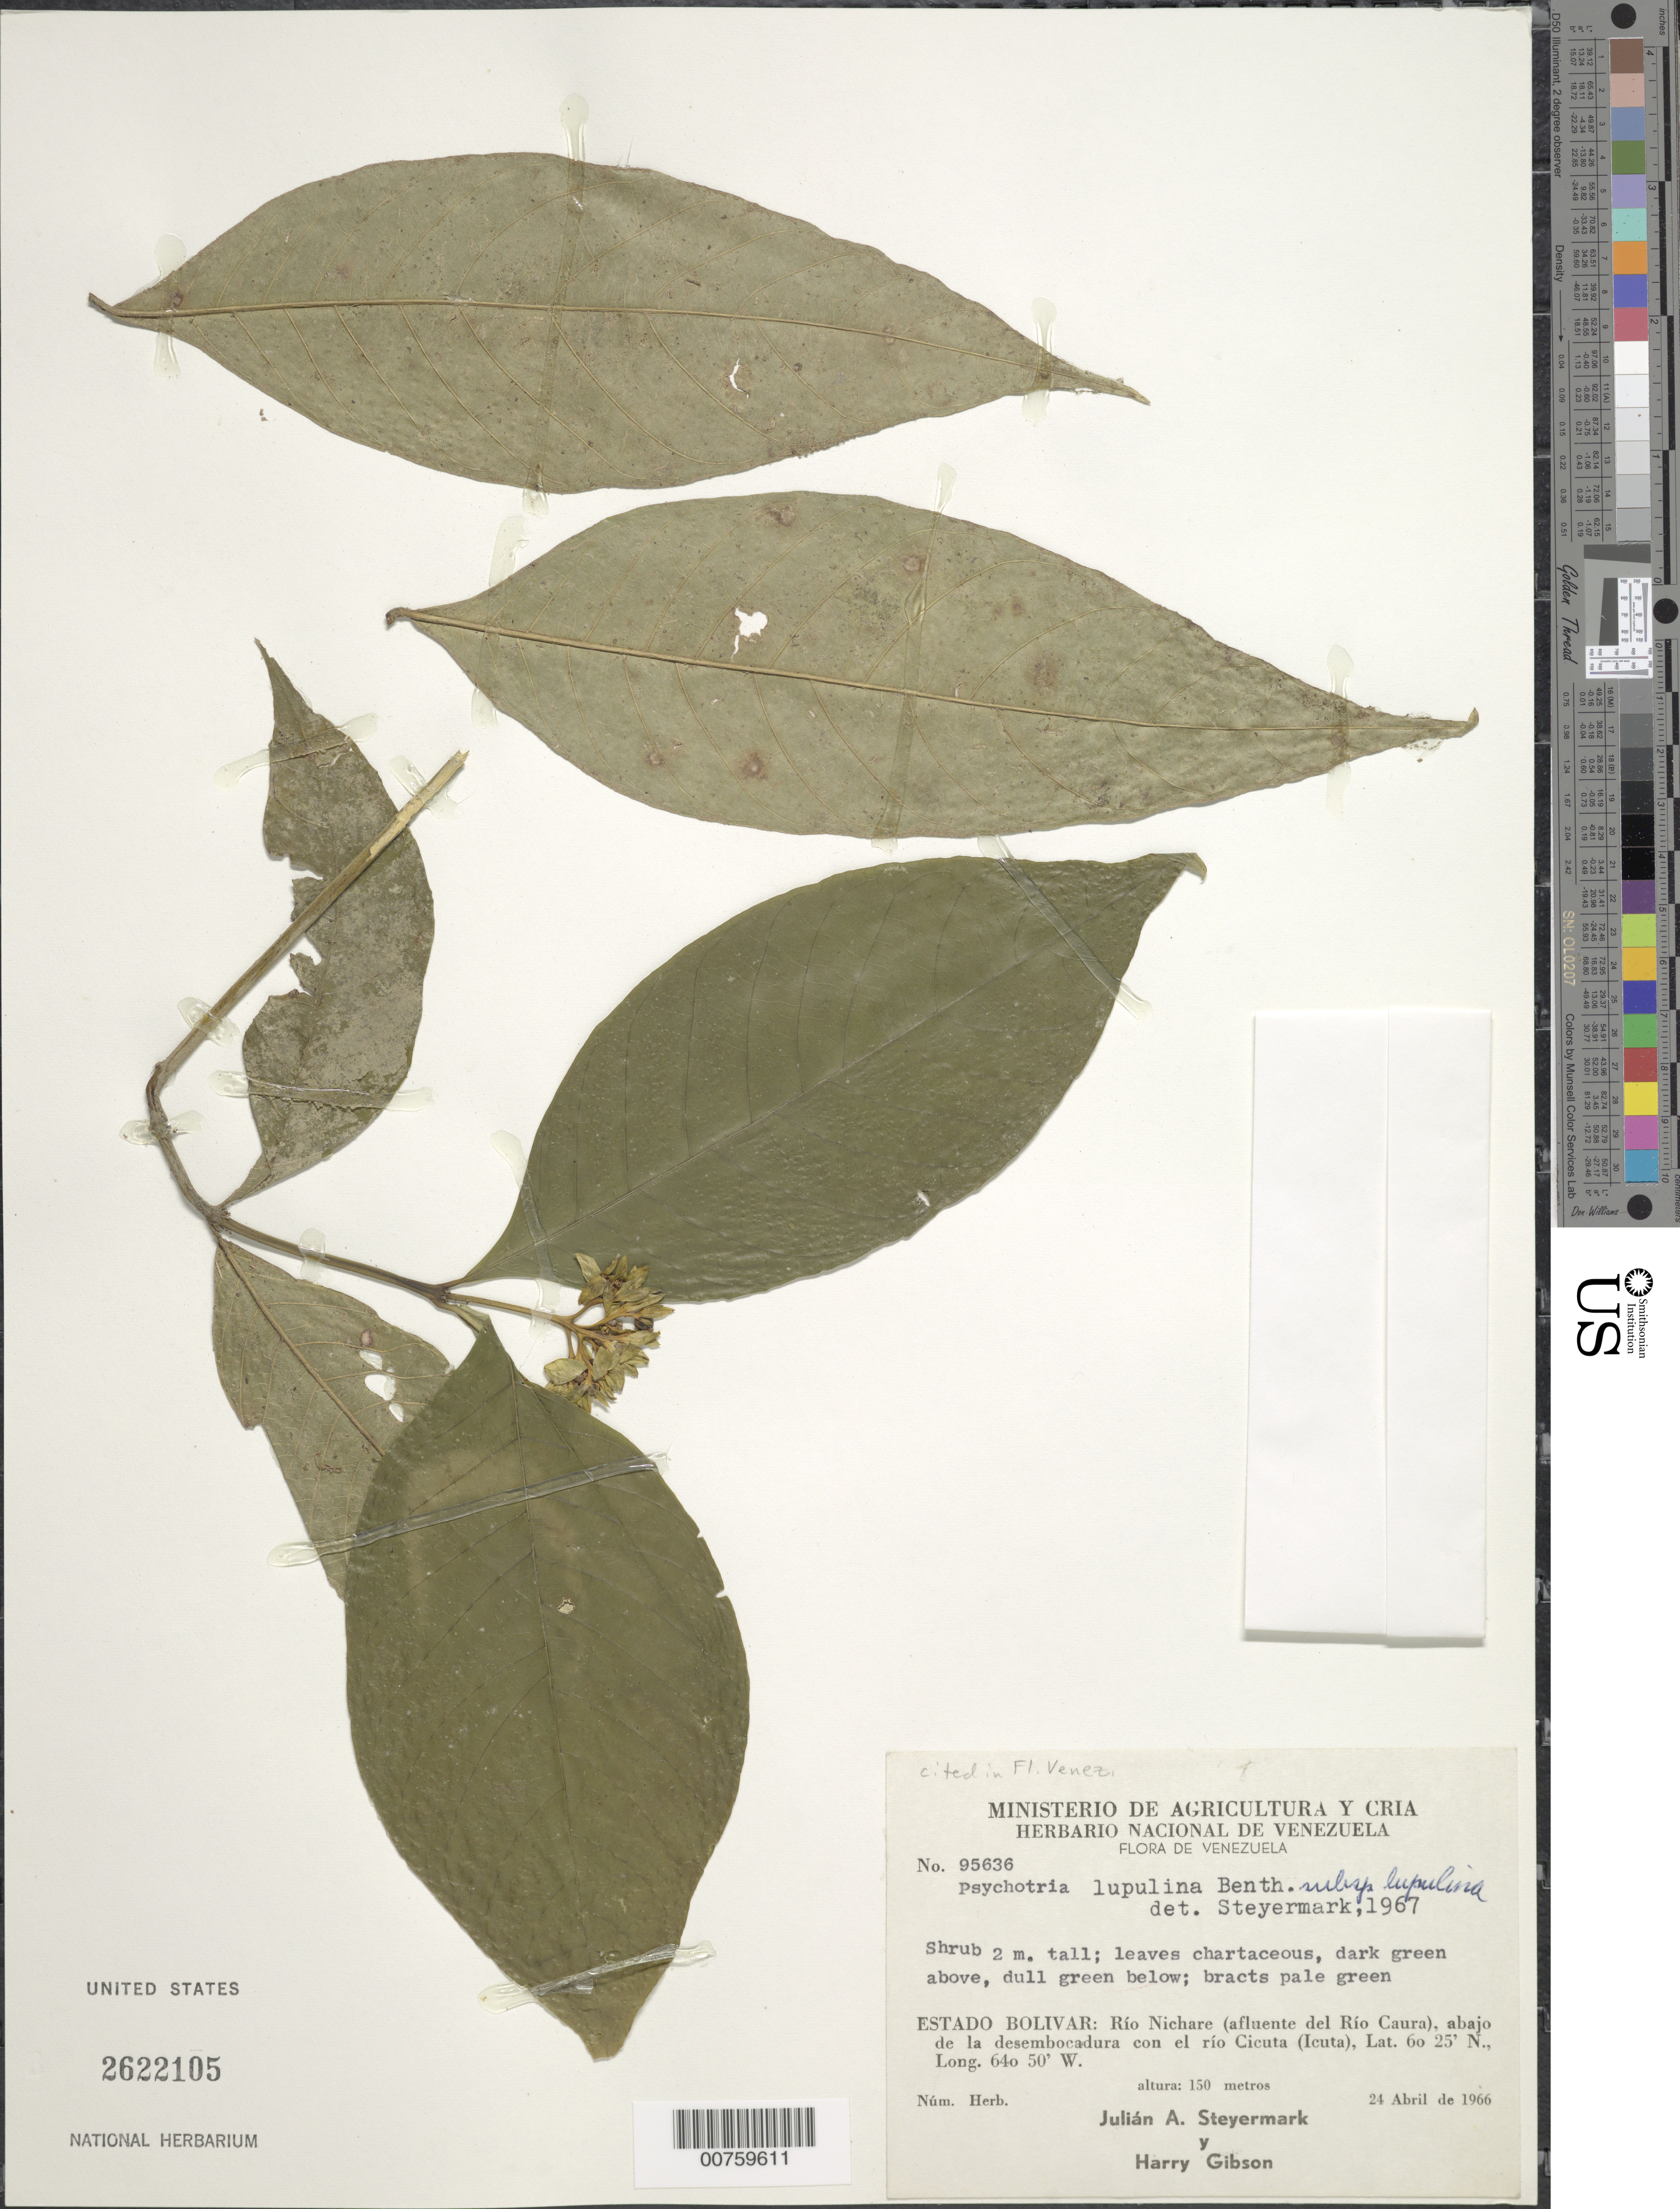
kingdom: Plantae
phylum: Tracheophyta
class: Magnoliopsida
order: Gentianales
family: Rubiaceae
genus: Psychotria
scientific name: Psychotria lupulina subsp. lupulina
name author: Benth.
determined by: Steyermark, Julian A., (VEN)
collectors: J. Steyermark & H. Gibson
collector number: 95636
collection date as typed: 24-Apr-66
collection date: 1966-04-24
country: Venezuela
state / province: Bolívar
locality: Río Nichare, near mouth of Río Cicuta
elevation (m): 150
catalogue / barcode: US 2622105